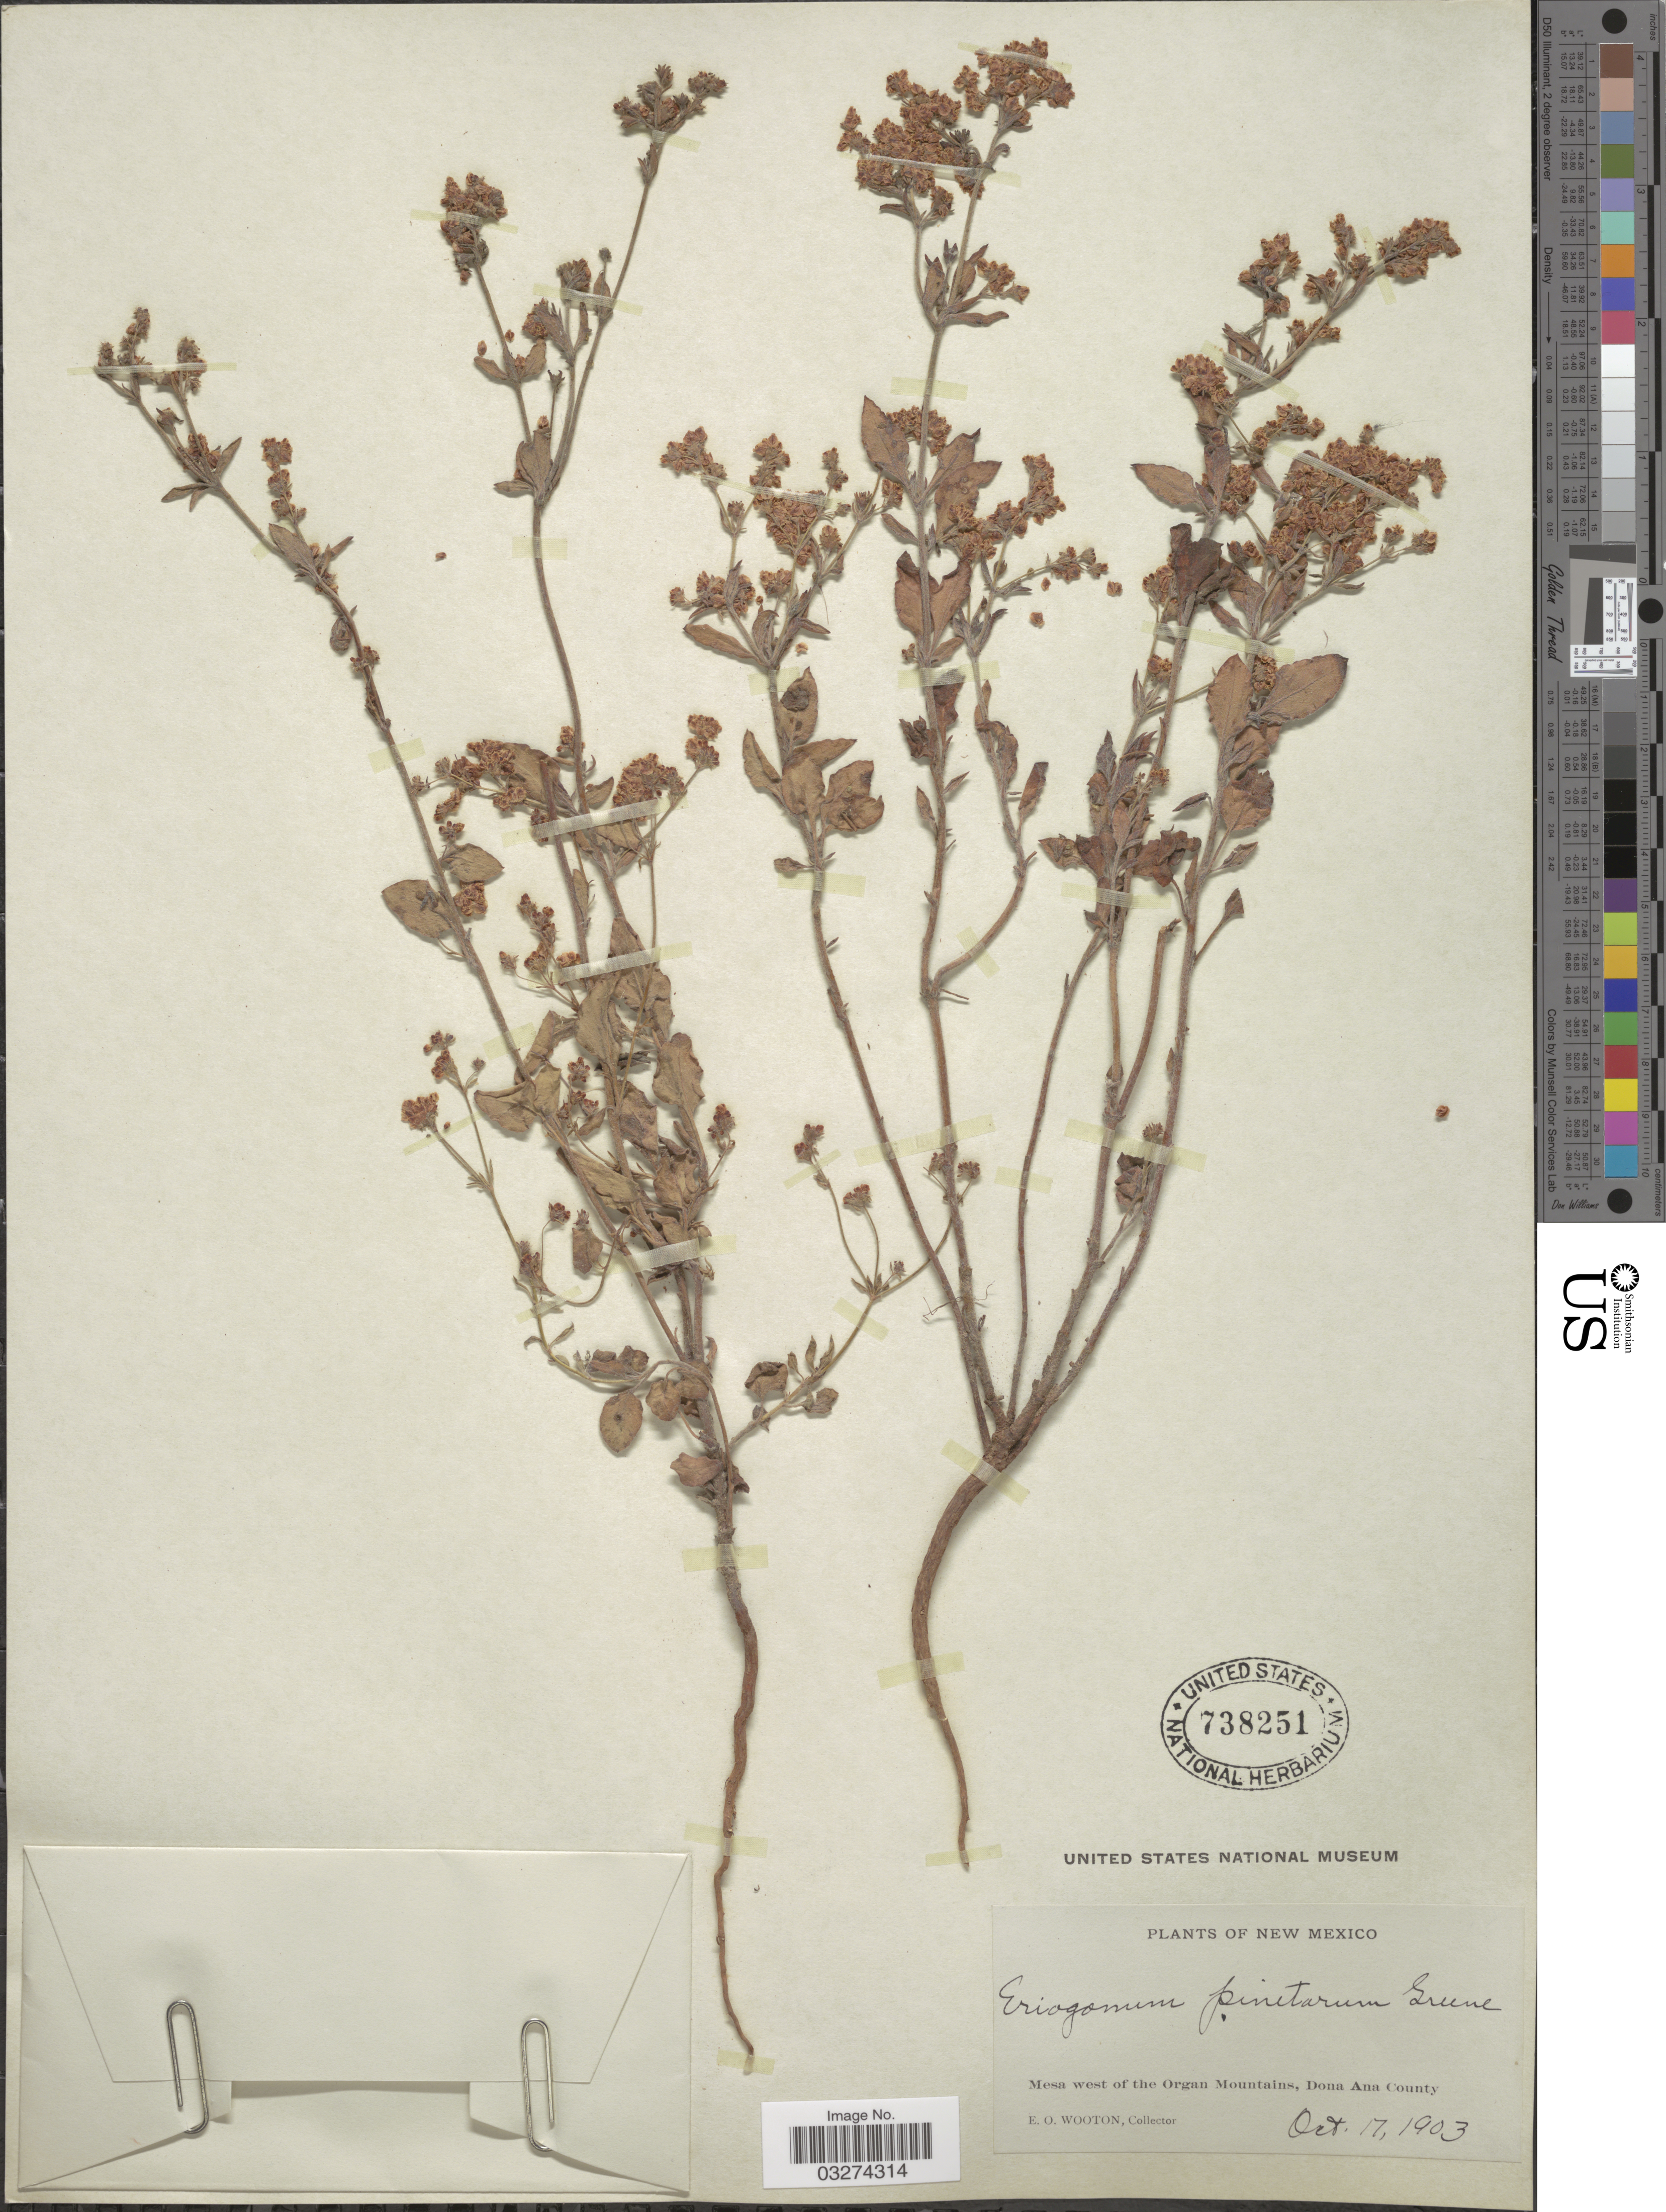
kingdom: Plantae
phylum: Tracheophyta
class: Magnoliopsida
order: Caryophyllales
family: Polygonaceae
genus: Eriogonum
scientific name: Eriogonum abertianum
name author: Torr.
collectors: E. O. Wooton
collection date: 1903-10-17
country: United States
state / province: New Mexico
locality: Mesa west of the Organ Mountains, Dona Ana County.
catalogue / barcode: US 738251